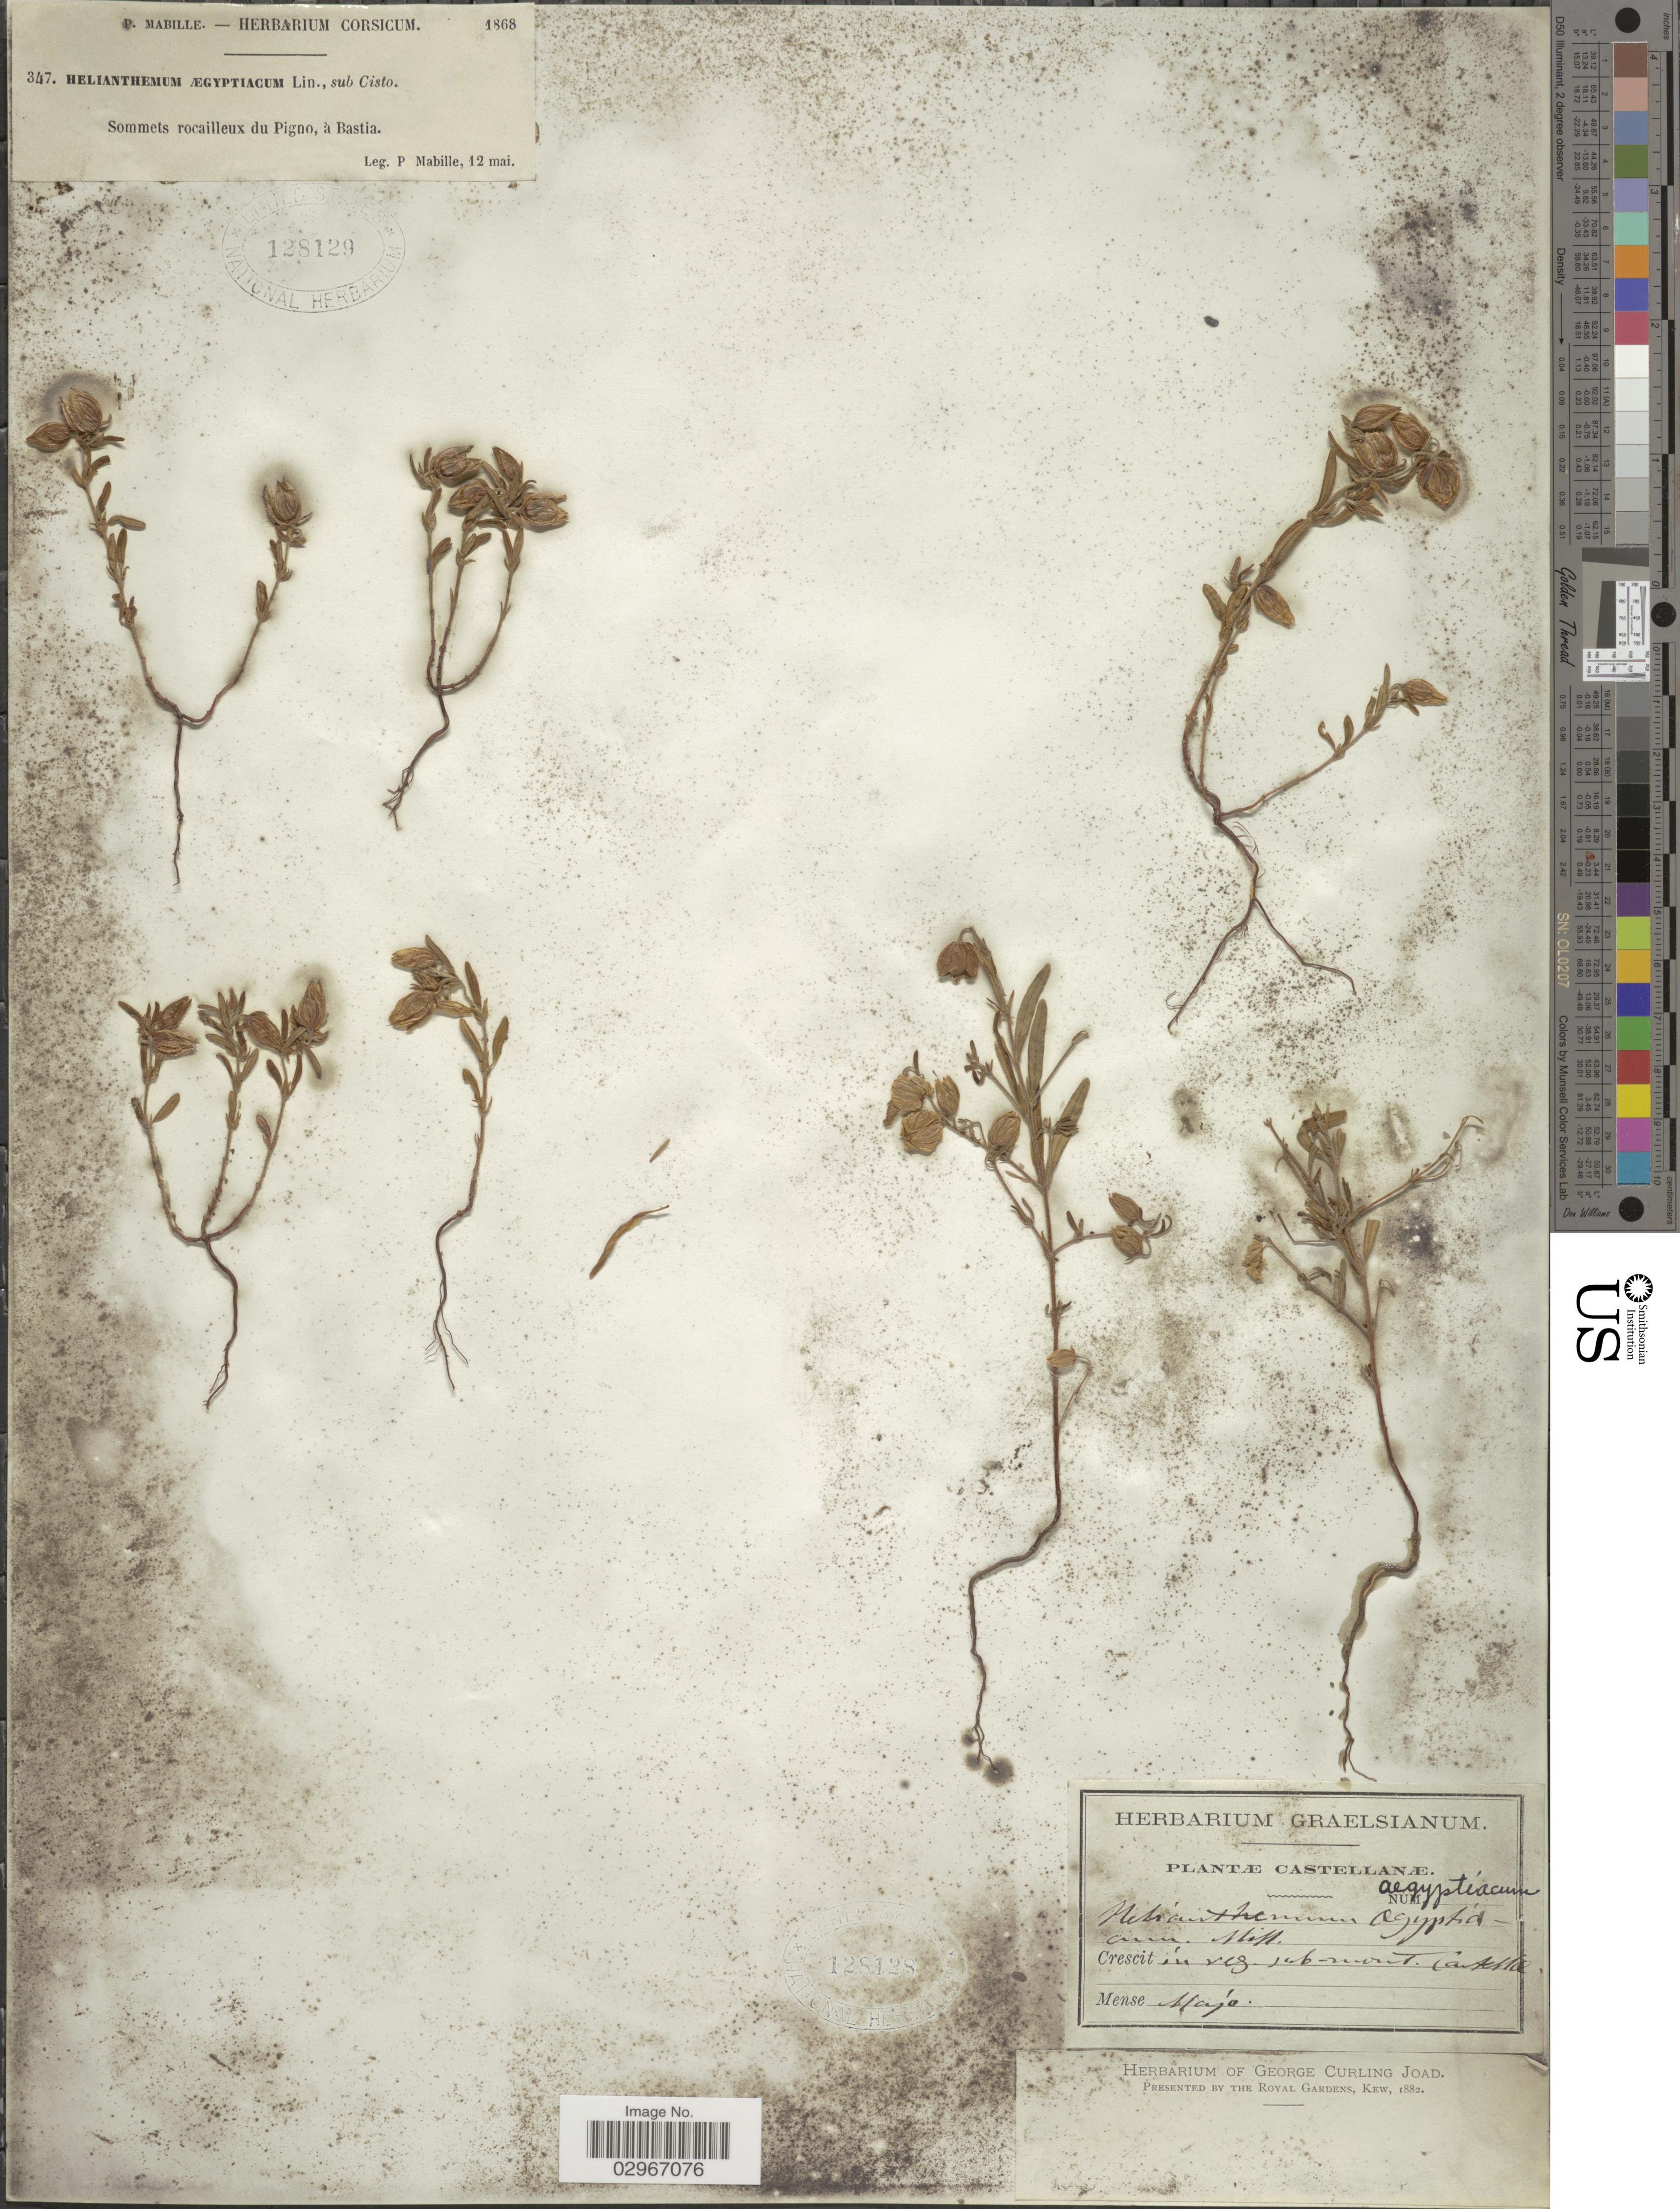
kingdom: Plantae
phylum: Tracheophyta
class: Magnoliopsida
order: Malvales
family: Cistaceae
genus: Helianthemum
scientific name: Helianthemum aegyptiacum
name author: (L.) Mill.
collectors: P. Mabille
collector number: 347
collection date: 1868-05-12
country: France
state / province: Corsica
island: Corse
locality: Sommets rocailleux du Pigno, à Bastia.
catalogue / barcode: US 128129-2